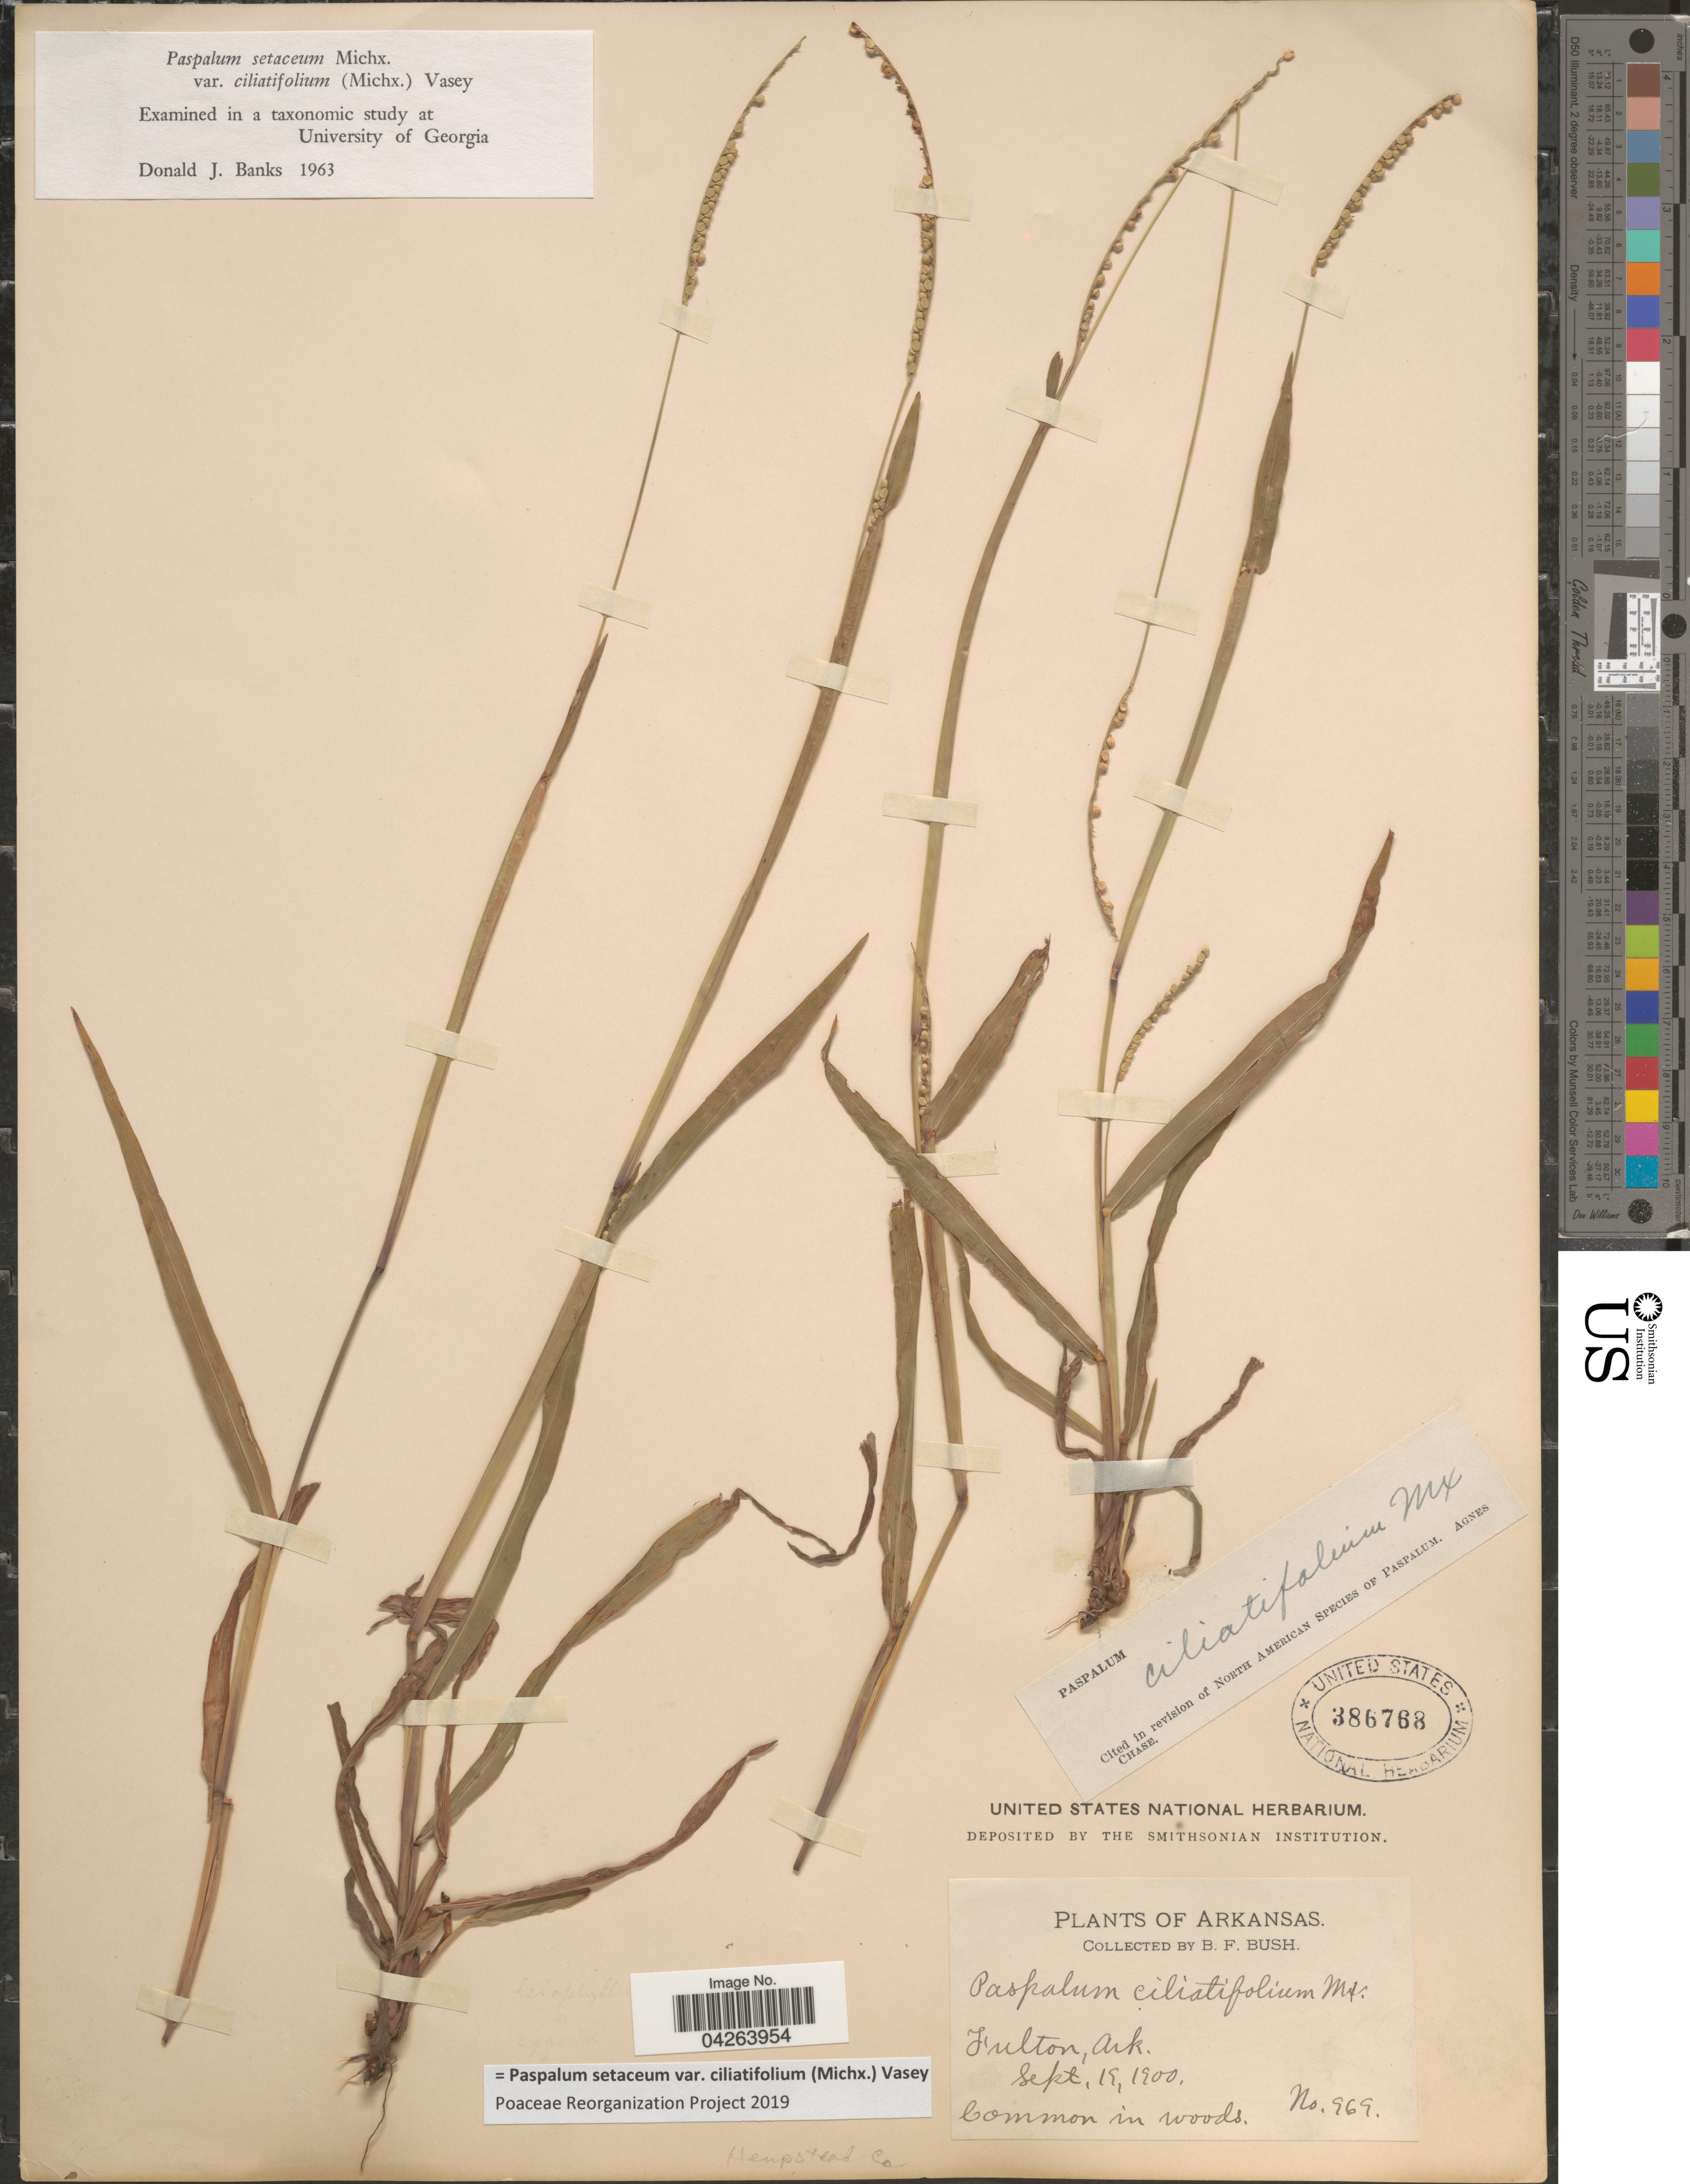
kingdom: Plantae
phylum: Tracheophyta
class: Liliopsida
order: Poales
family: Poaceae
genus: Paspalum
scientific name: Paspalum setaceum var. ciliatifolium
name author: (Michx.) Vasey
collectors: B. F. Bush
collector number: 969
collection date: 1900-09-19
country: United States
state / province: Arkansas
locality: Fulton. Hempstead Co.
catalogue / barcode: US 386768